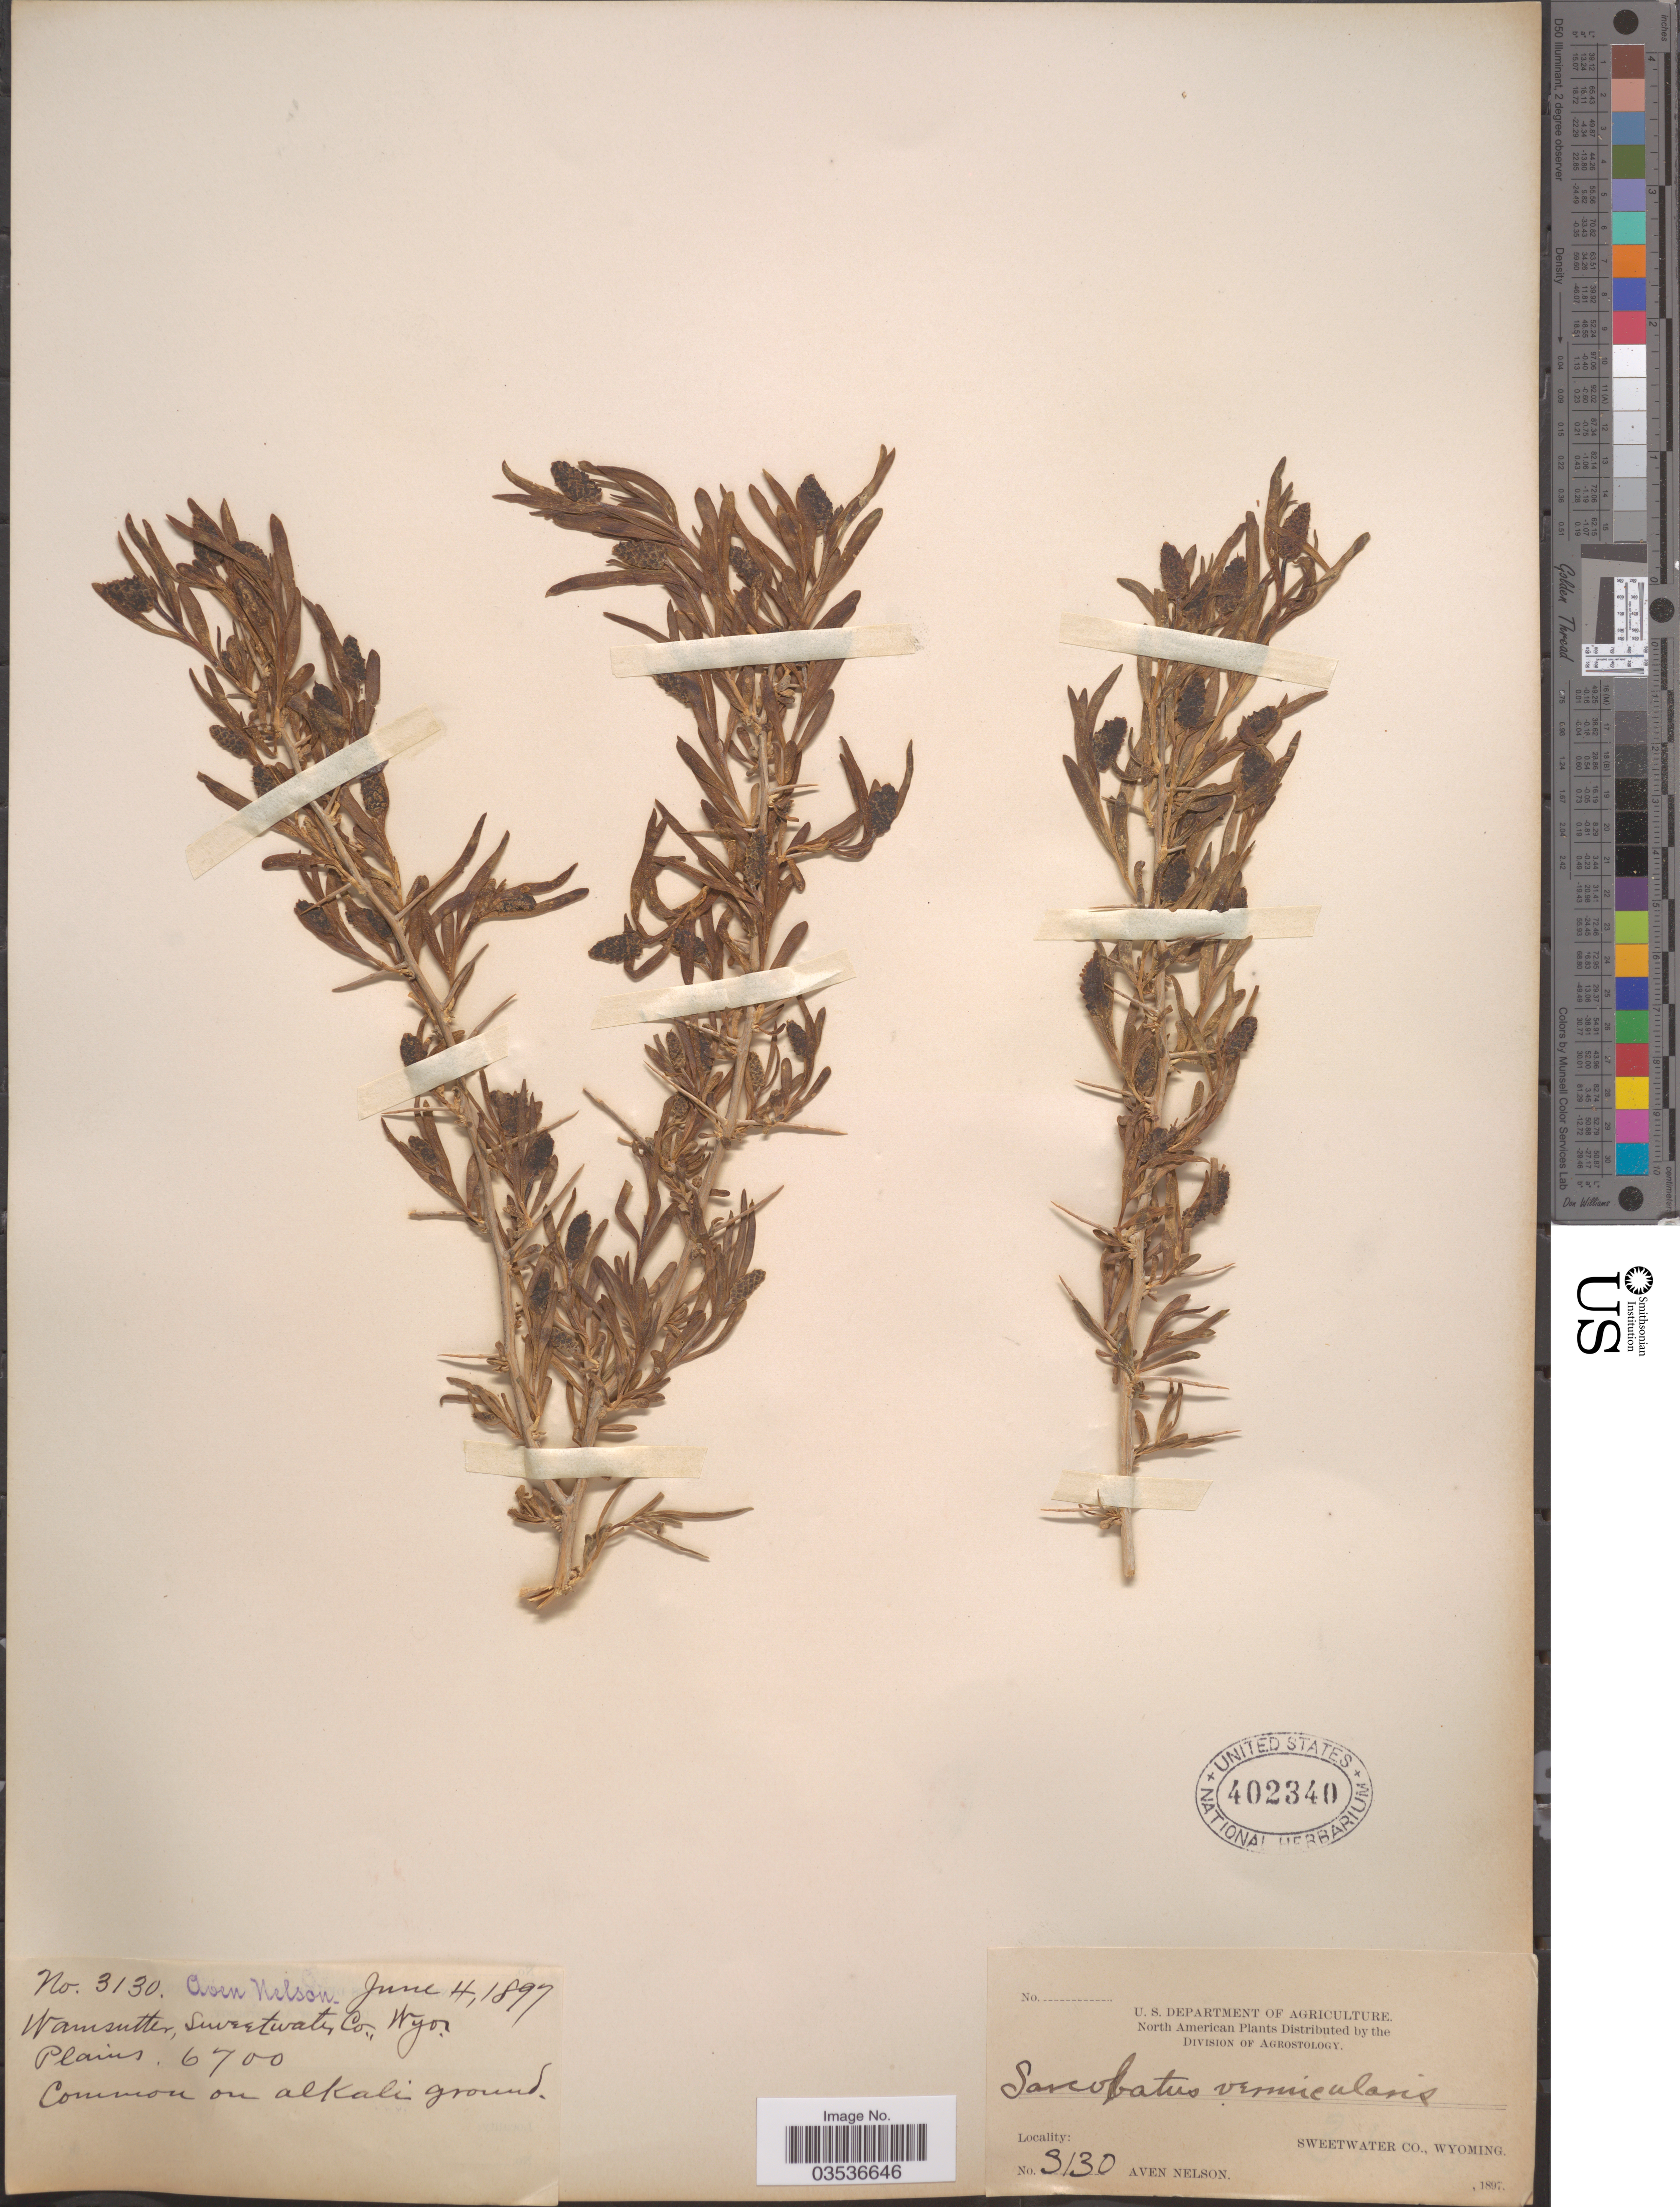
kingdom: Plantae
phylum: Tracheophyta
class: Magnoliopsida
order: Caryophyllales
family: Sarcobataceae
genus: Sarcobatus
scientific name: Sarcobatus vermiculatus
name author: (Hook.) Torr.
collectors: A. Nelson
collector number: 3130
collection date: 1897-06-04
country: United States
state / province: Wyoming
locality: Wamsutter, Sweetwater Co., Plains.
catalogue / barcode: US 402340